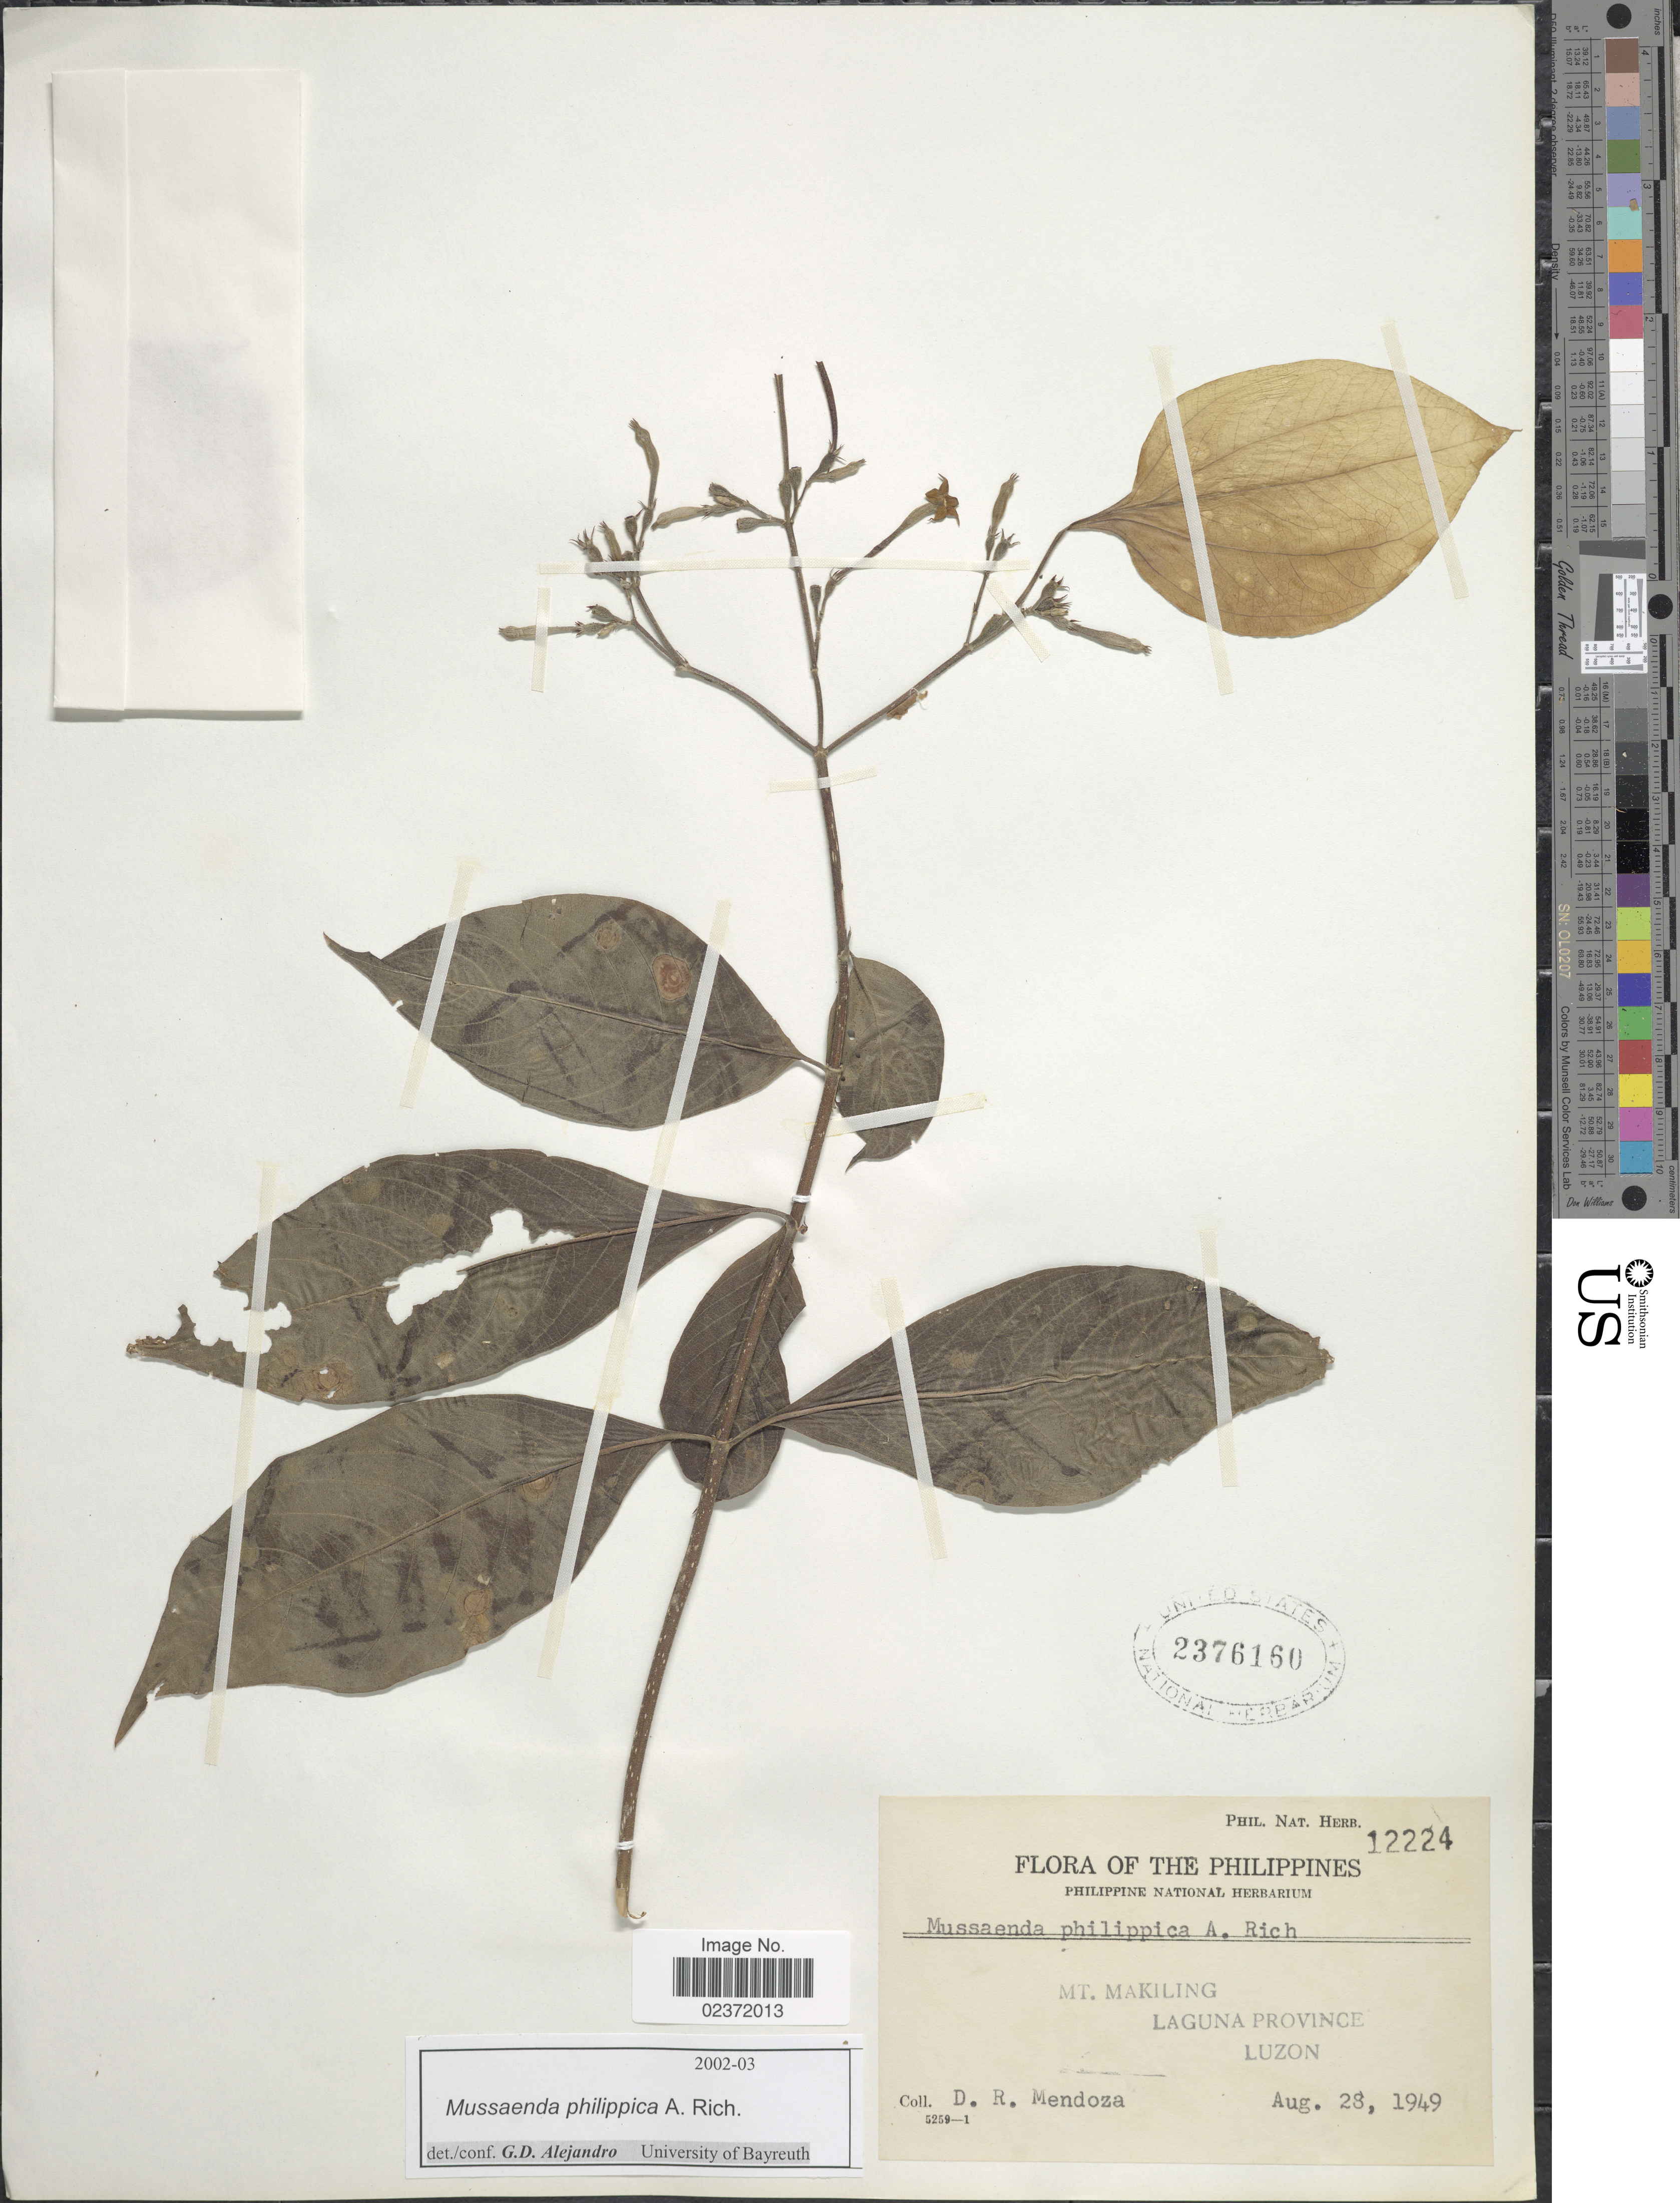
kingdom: Plantae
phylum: Tracheophyta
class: Magnoliopsida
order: Gentianales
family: Rubiaceae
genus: Mussaenda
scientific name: Mussaenda philippica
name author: A. Rich.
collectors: D. Mendoza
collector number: Phil. Nat. Herb. 12224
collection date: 1949-08-28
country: Philippines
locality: Mt. Makiling, Laguna Province, Luzon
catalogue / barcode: US 2376160